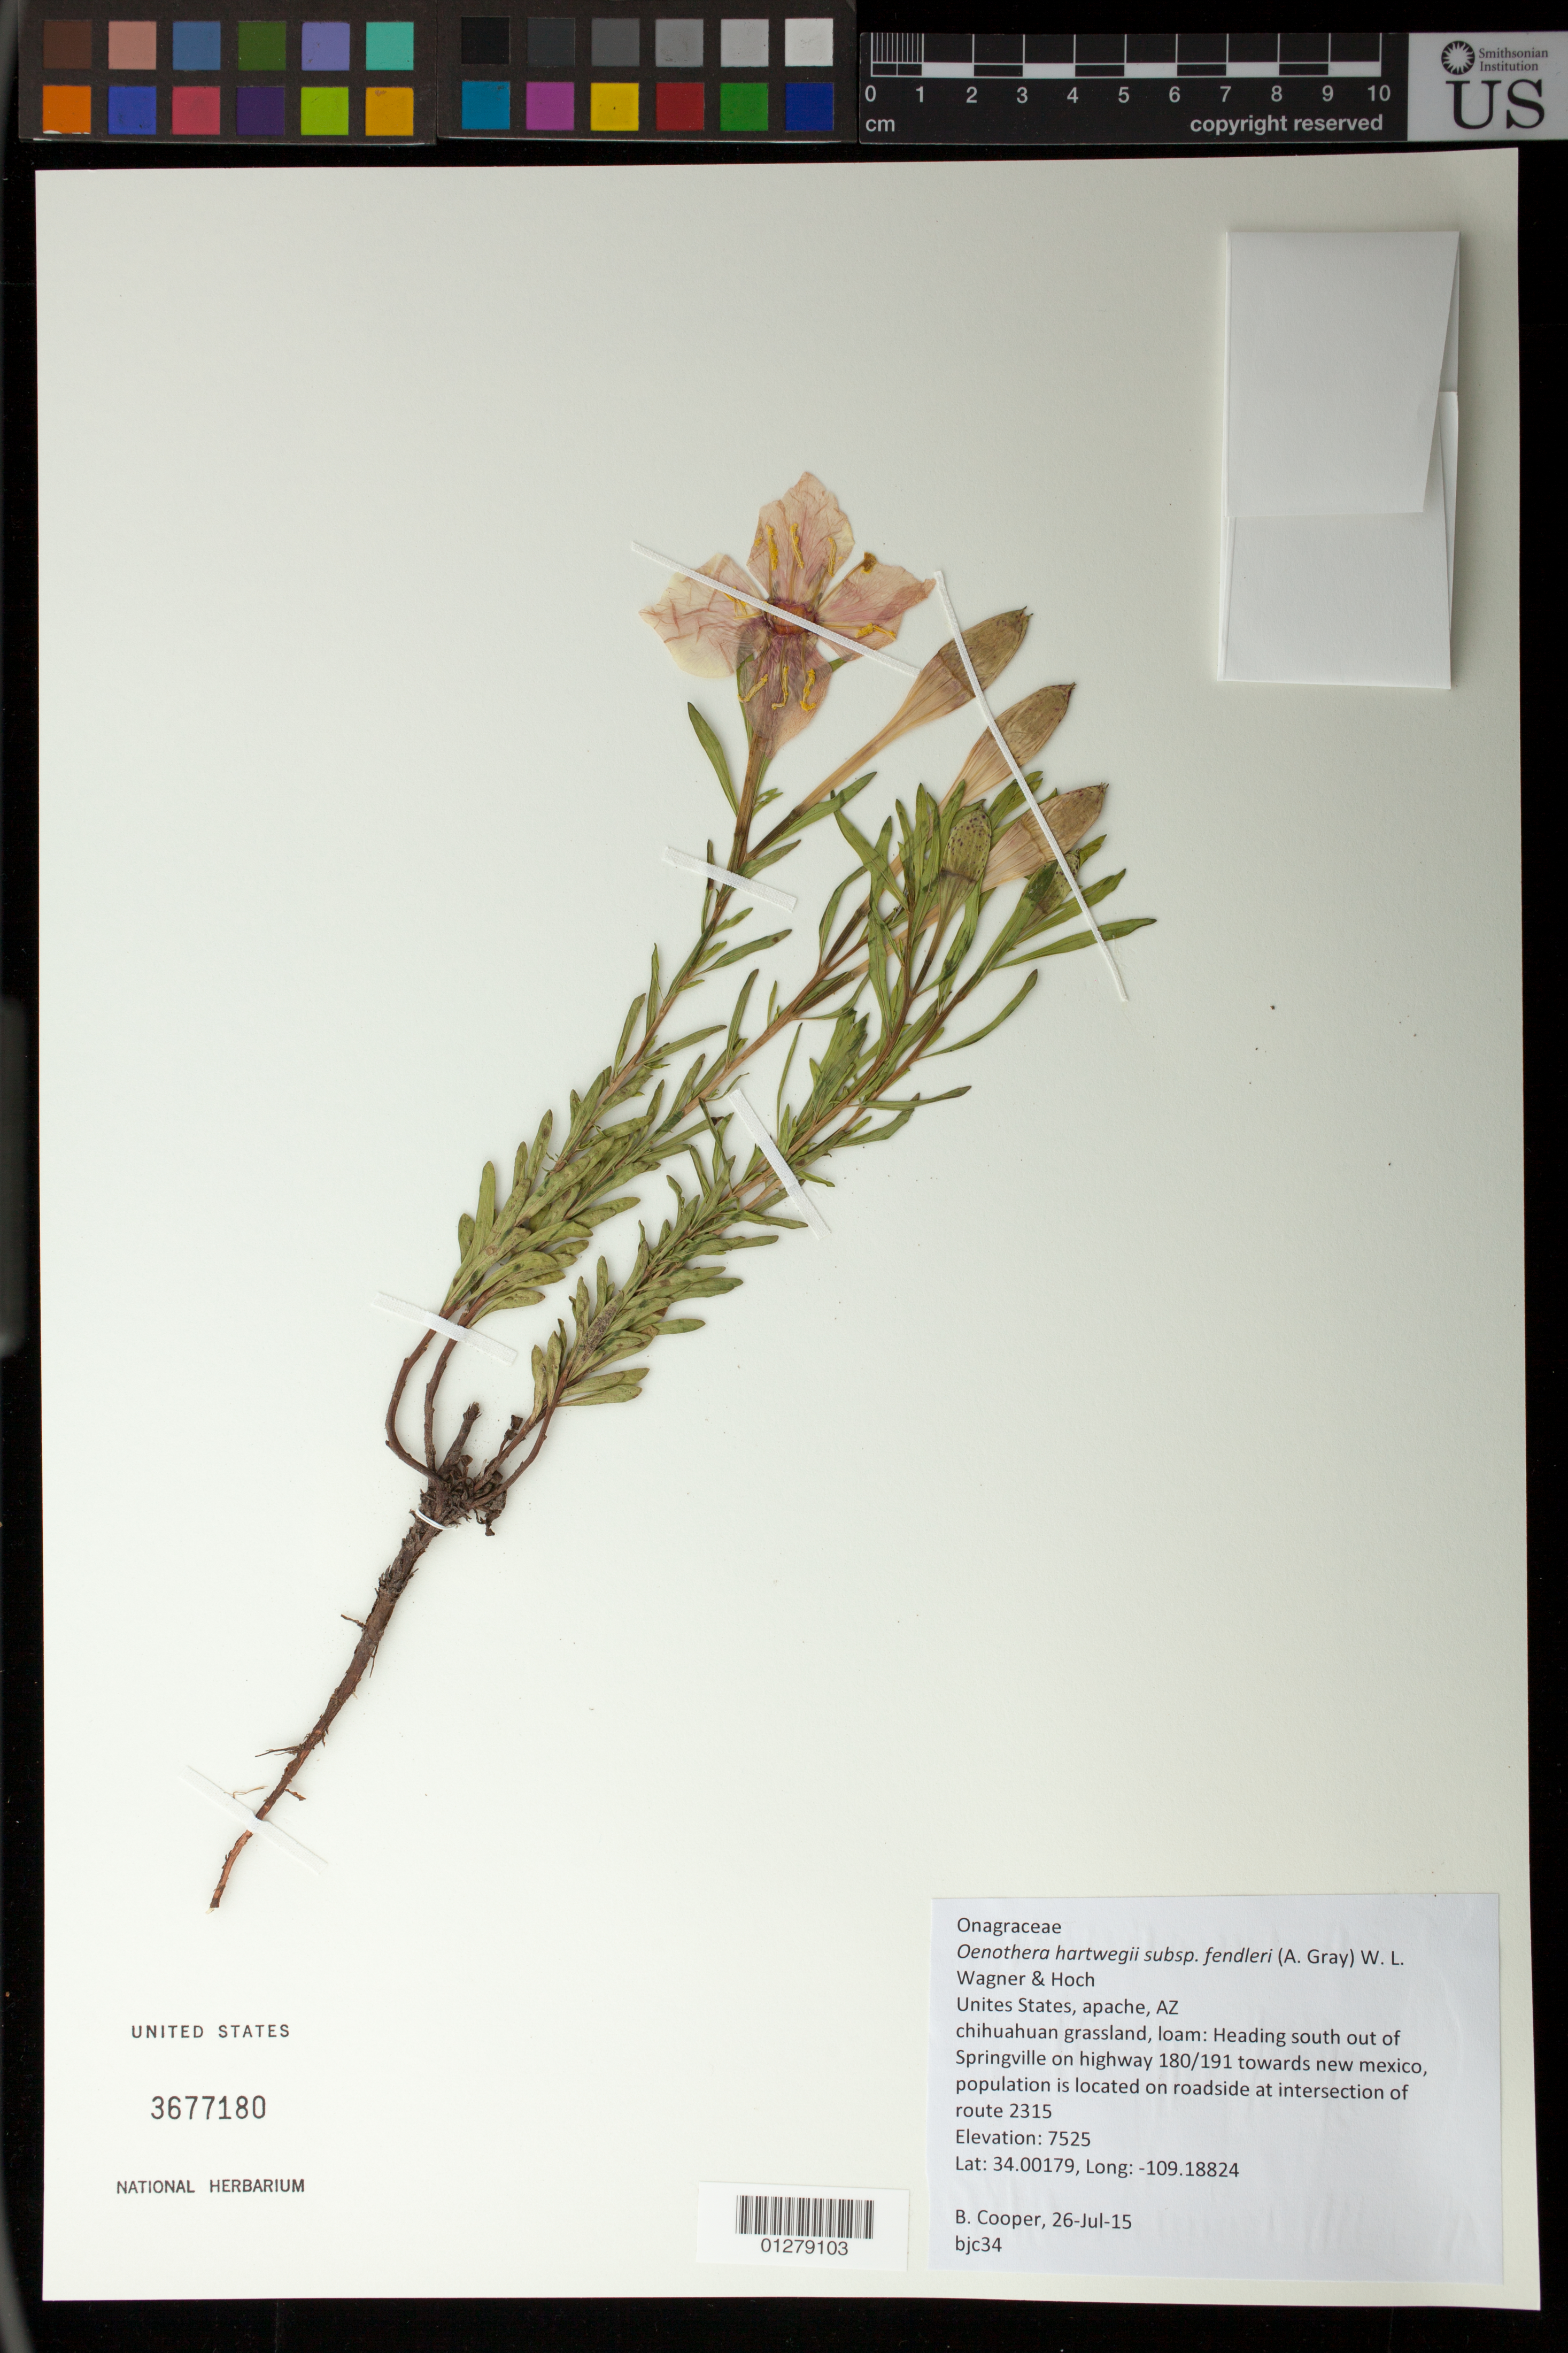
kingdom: Plantae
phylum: Tracheophyta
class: Magnoliopsida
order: Myrtales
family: Onagraceae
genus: Oenothera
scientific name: Oenothera hartwegii subsp. fendleri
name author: (A. Gray) W.L. Wagner & Hoch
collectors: B. J. Cooper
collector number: BJC 34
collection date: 2015-07-26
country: United States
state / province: Arizona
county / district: Apache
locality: South out of Springville on highway 180/191 towards New Mexico, roadside at intersection of route 2315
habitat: Chihuahuan grassland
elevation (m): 7525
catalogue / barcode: US 3677180